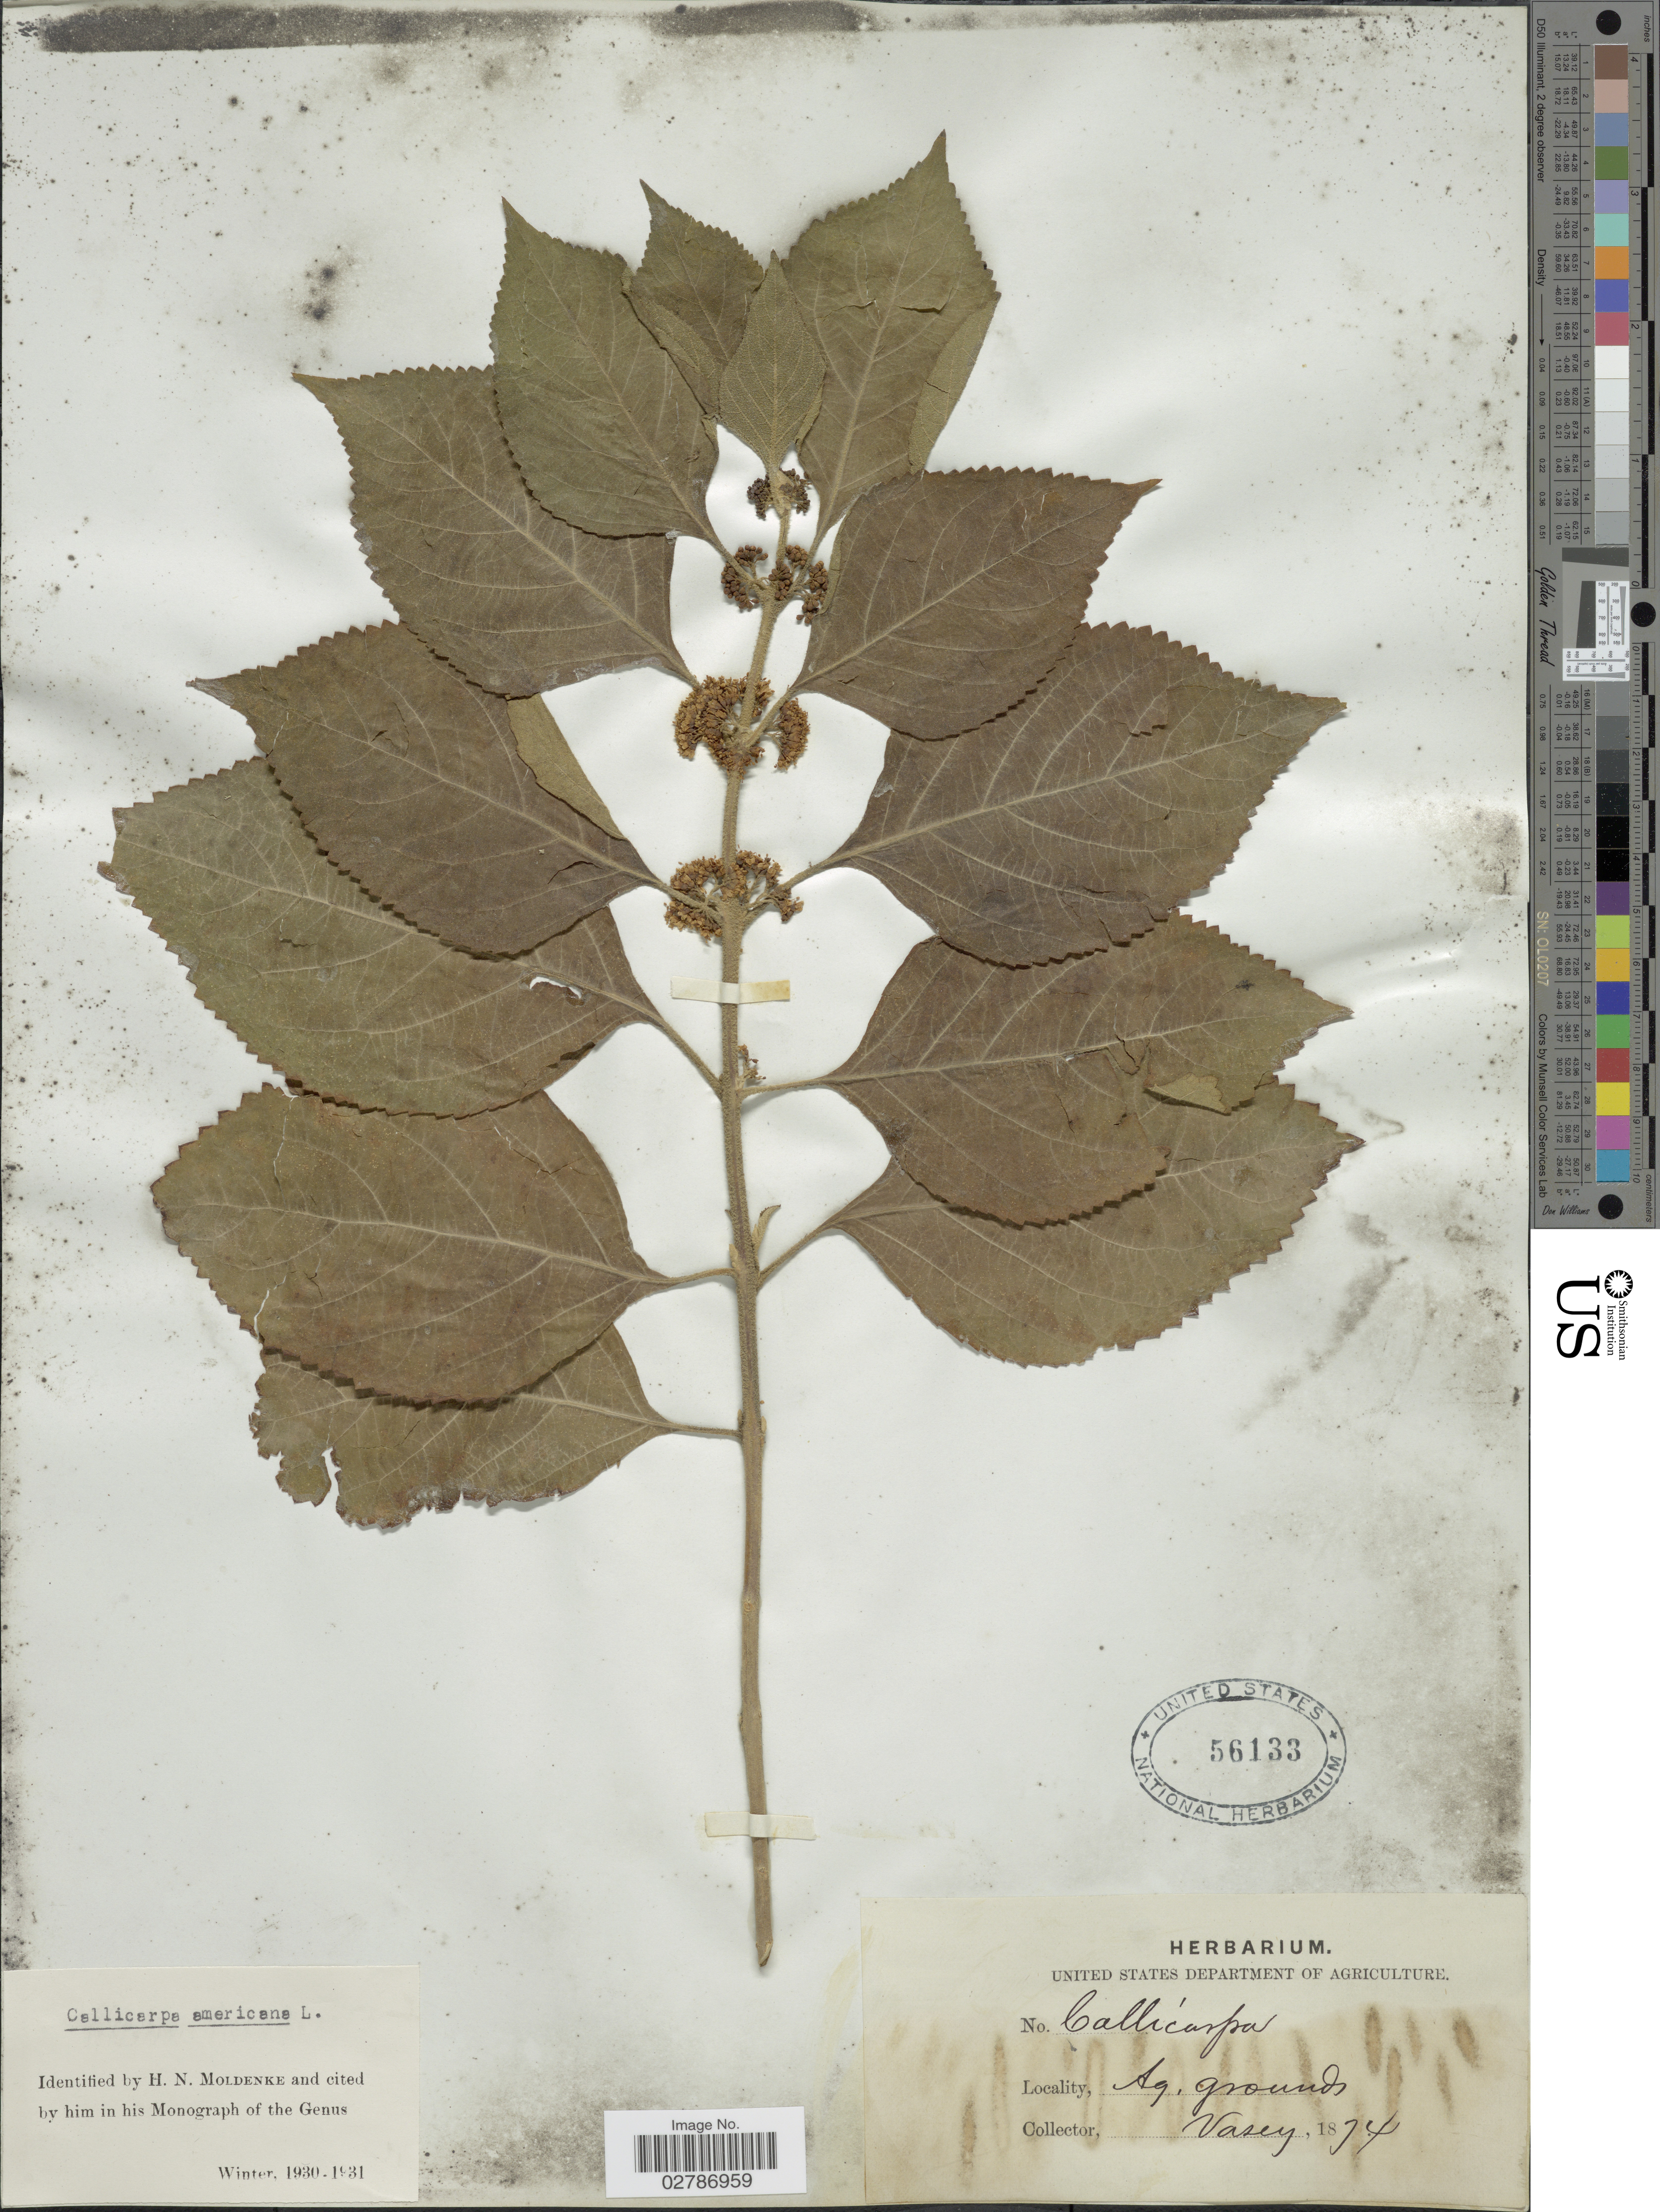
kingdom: Plantae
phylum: Tracheophyta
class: Magnoliopsida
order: Lamiales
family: Lamiaceae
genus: Callicarpa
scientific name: Callicarpa americana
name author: L.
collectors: Vasey, --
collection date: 1874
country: United States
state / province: District of Columbia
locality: Ag. grounds.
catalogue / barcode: US 56133